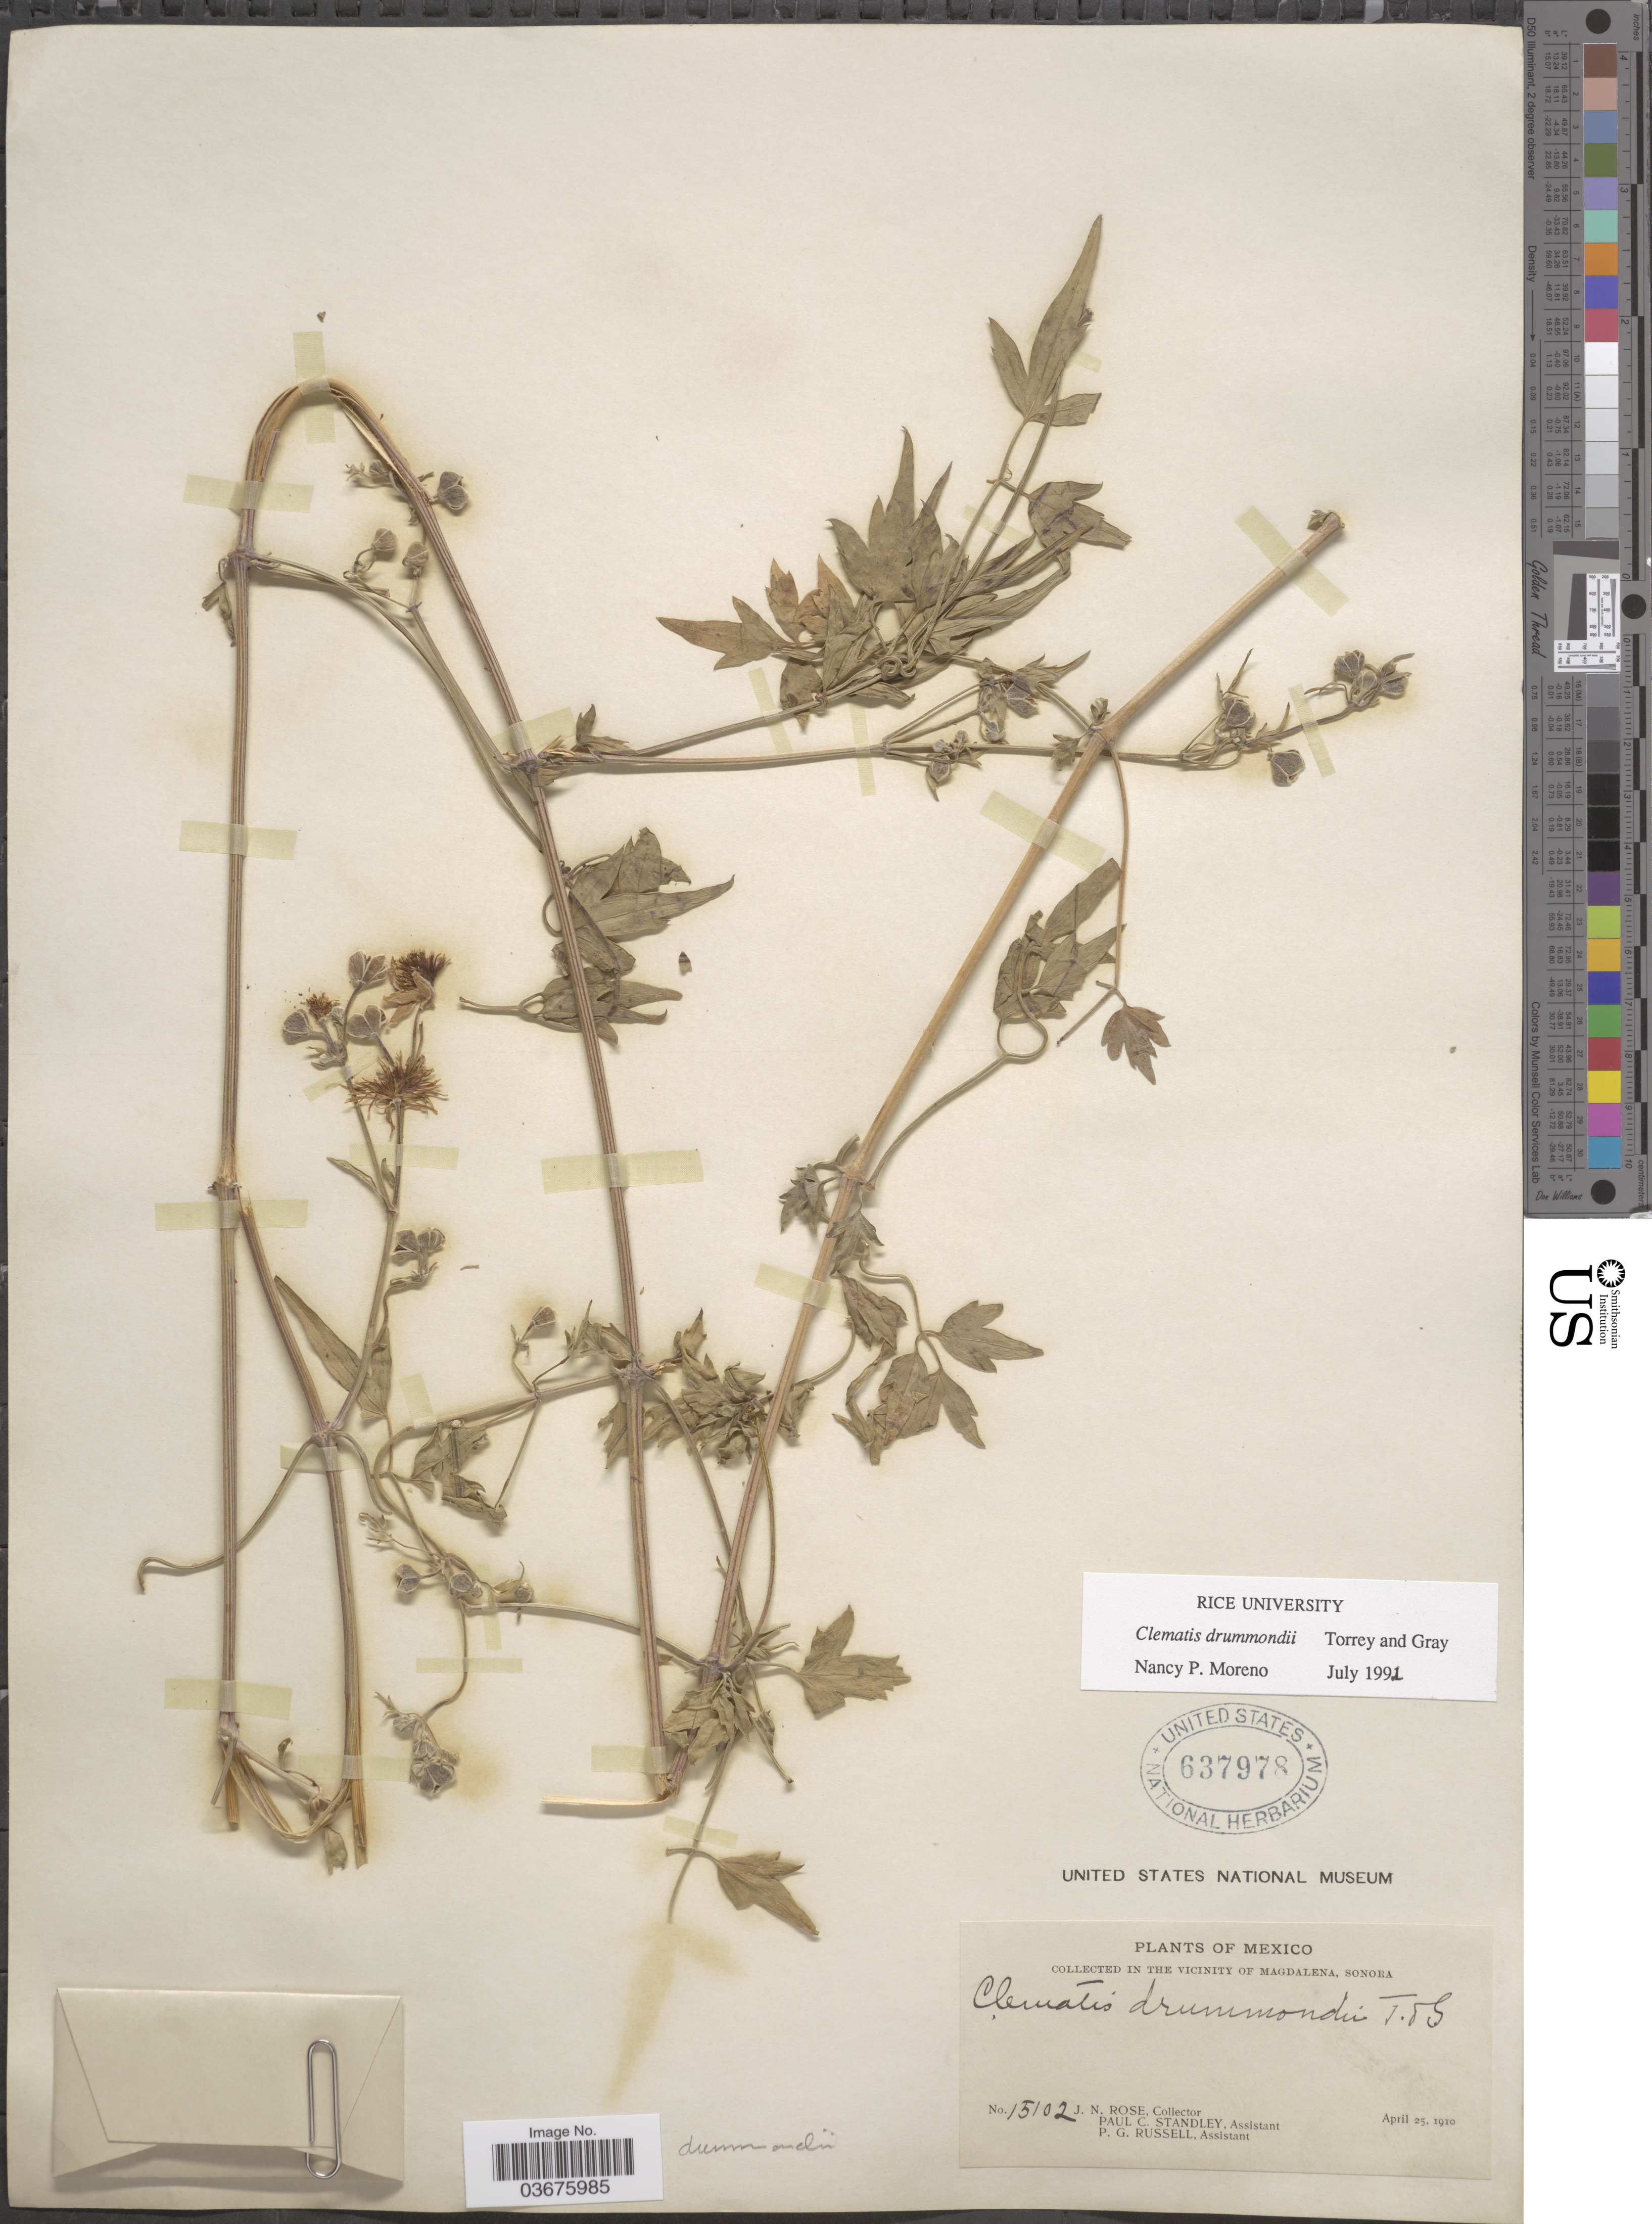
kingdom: Plantae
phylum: Tracheophyta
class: Magnoliopsida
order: Ranunculales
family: Ranunculaceae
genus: Clematis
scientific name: Clematis drummondii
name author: Torr. & A. Gray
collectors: J. N. Rose, P. C. Standley & P. G. Russell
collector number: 15102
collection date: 1910-04-25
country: Mexico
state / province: Sonora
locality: Vicinity of Magdalena.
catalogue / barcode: US 637978